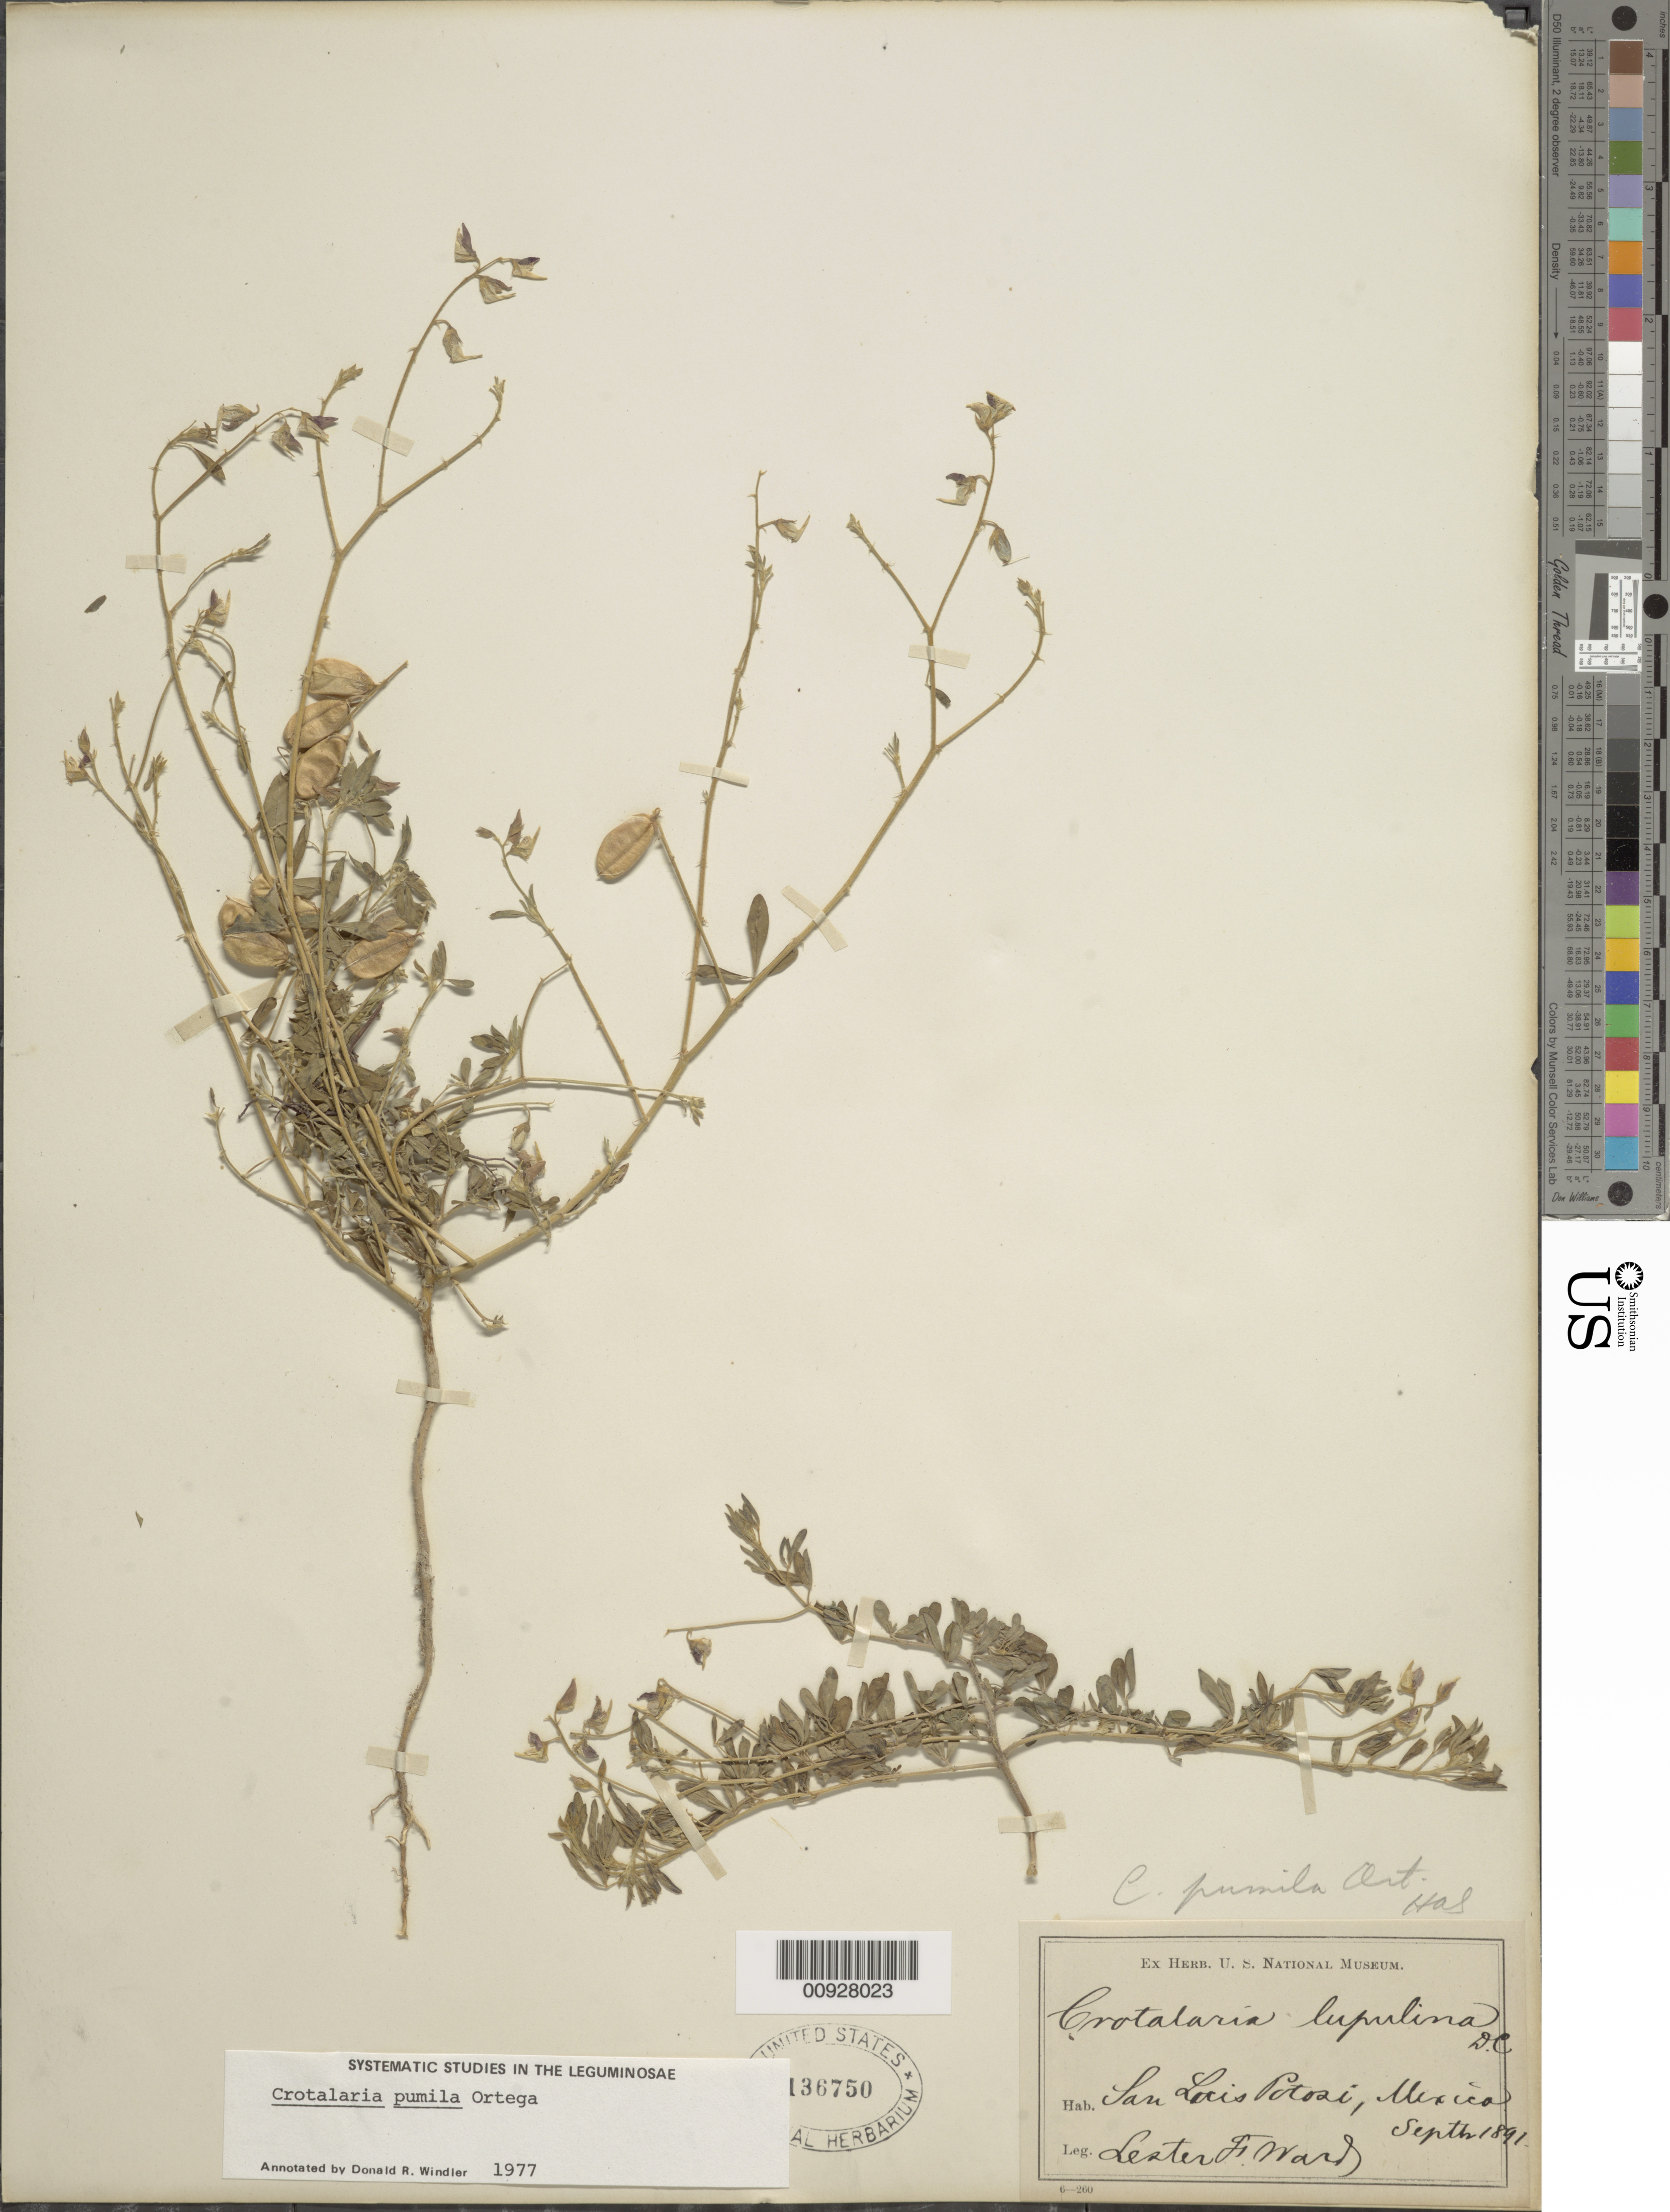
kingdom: Plantae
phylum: Tracheophyta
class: Magnoliopsida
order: Fabales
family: Fabaceae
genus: Crotalaria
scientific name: Crotalaria pumila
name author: Ortega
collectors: L. F. Ward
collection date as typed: Sep 1891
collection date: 1891-09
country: Mexico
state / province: San Luis Potosí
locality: San Luis Potosí.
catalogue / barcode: US 136750